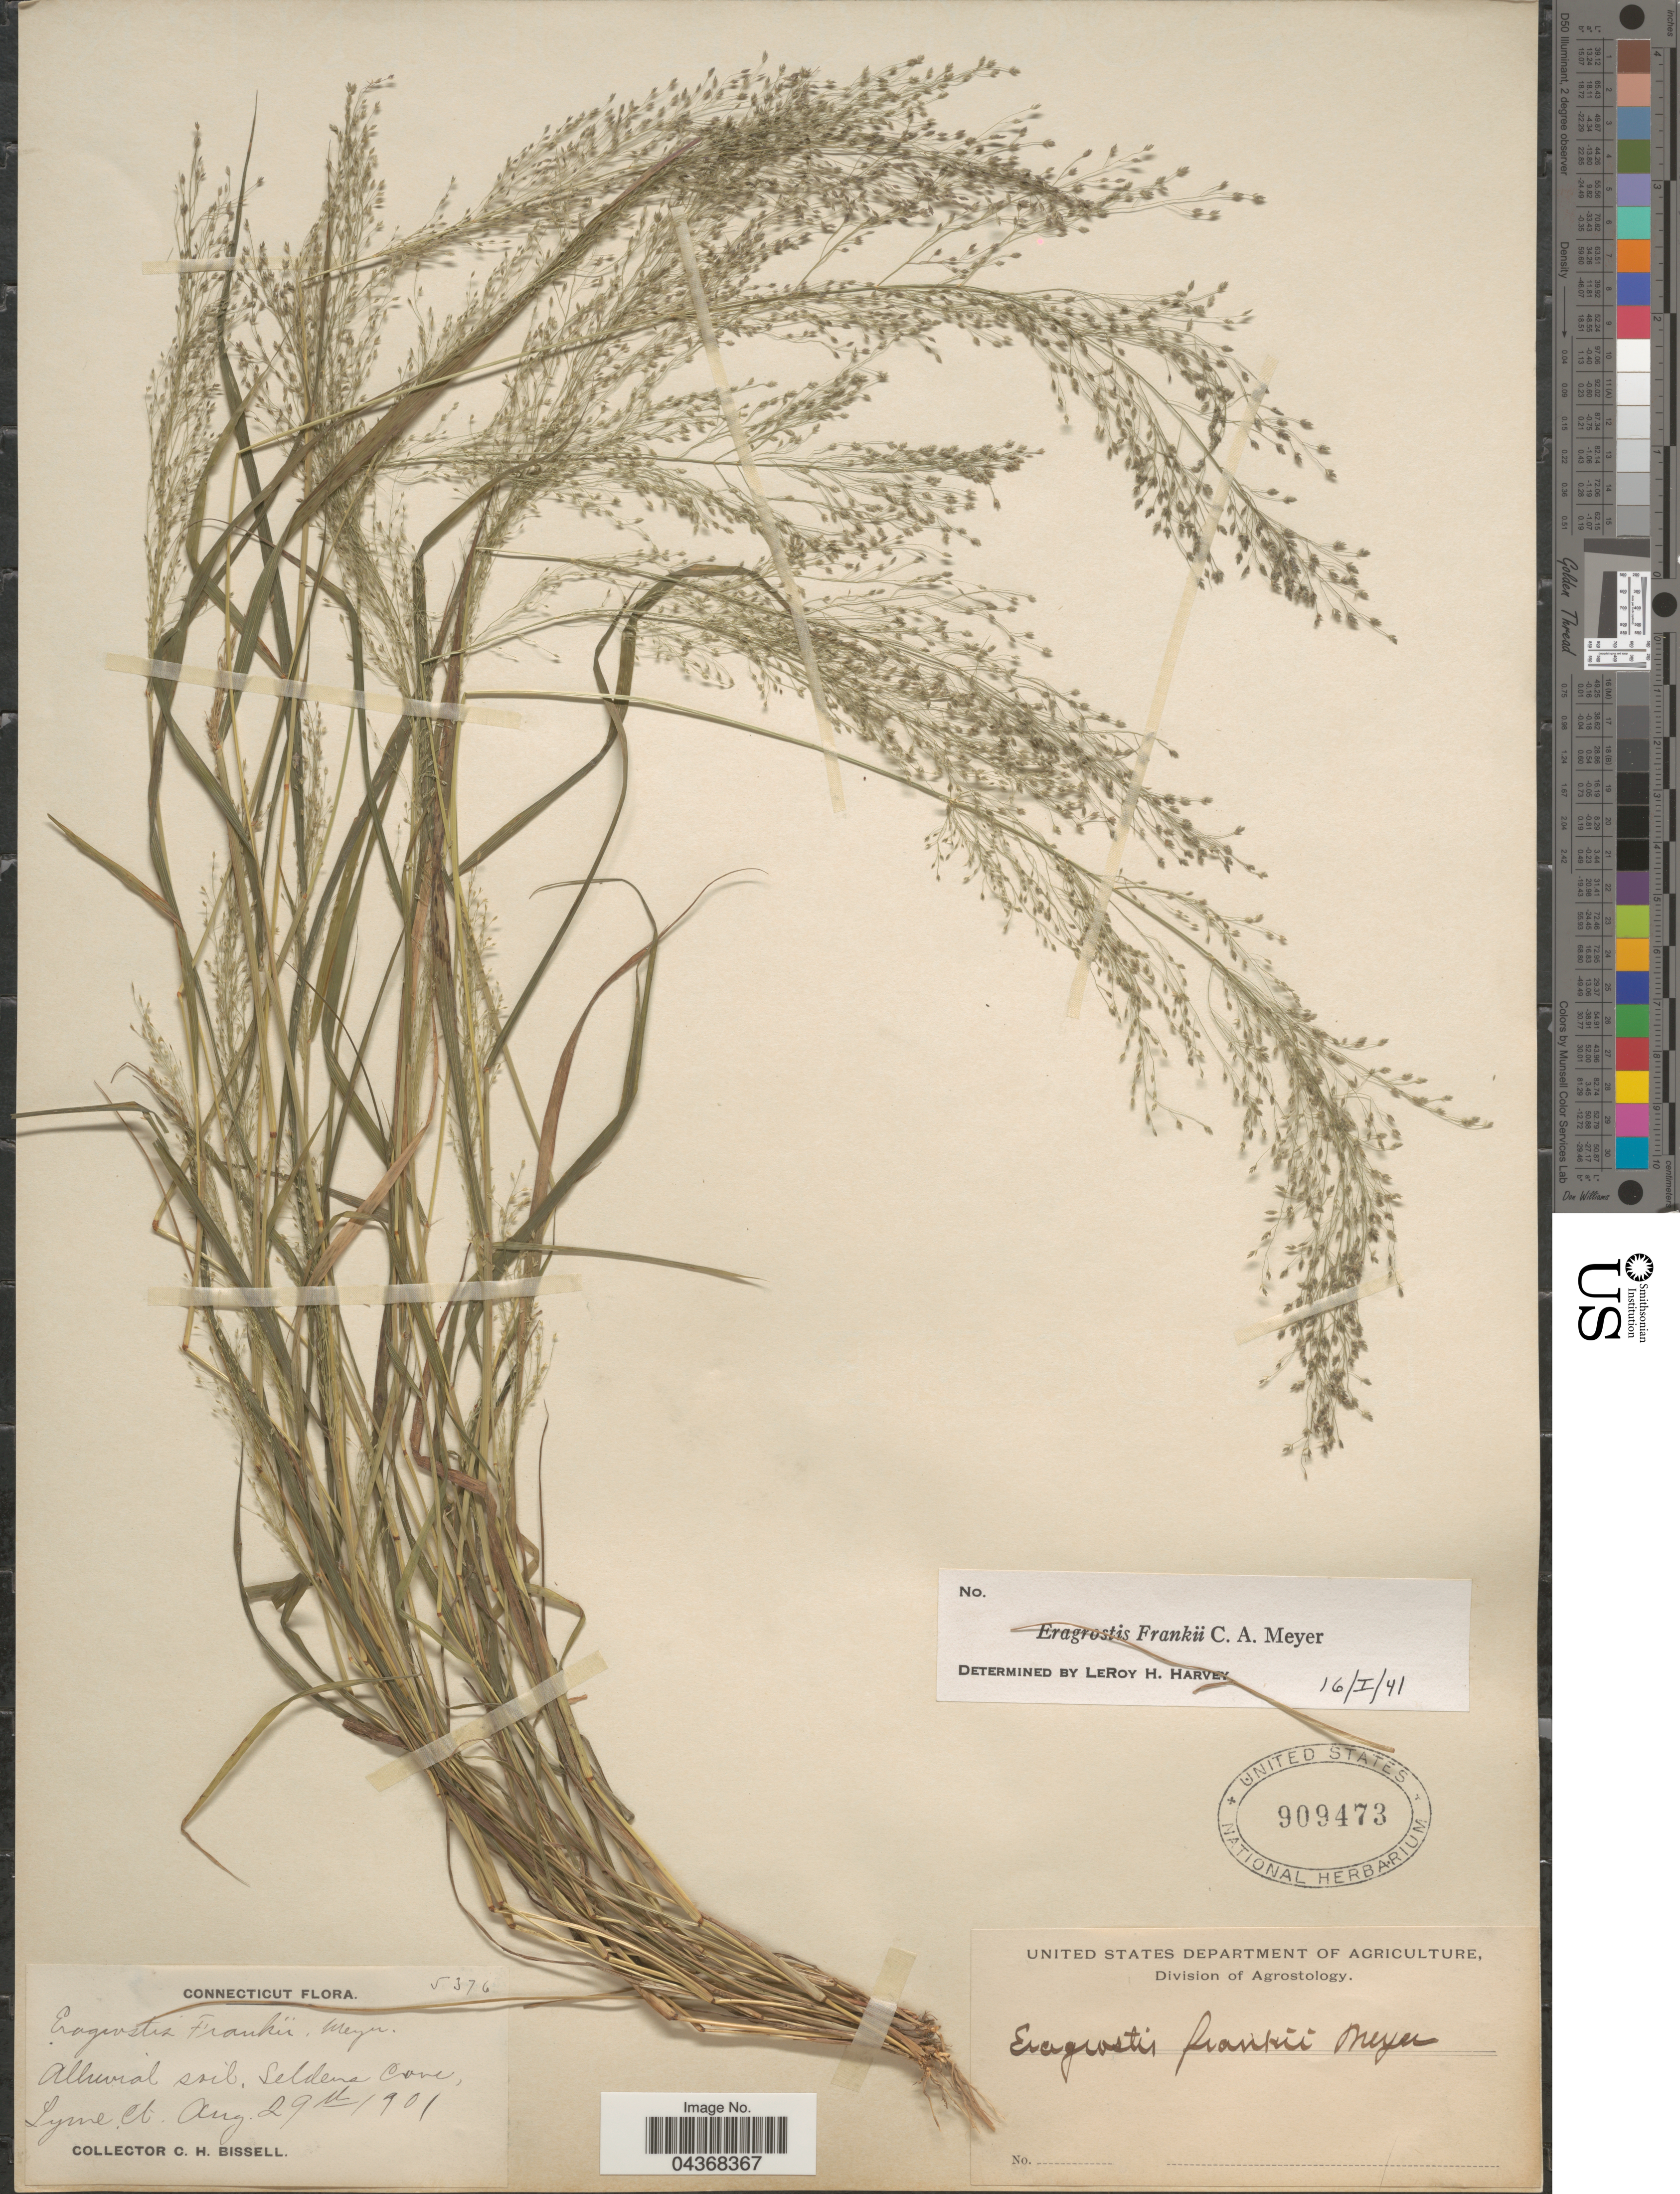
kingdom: Plantae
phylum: Tracheophyta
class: Liliopsida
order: Poales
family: Poaceae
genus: Eragrostis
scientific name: Eragrostis frankii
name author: C.A. Mey. ex Steud.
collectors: C. Bissell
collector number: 5376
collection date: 1901-08-29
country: United States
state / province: Connecticut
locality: Alluvial soil, Seldena Cove, Lyme, Ct.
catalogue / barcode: US 909473